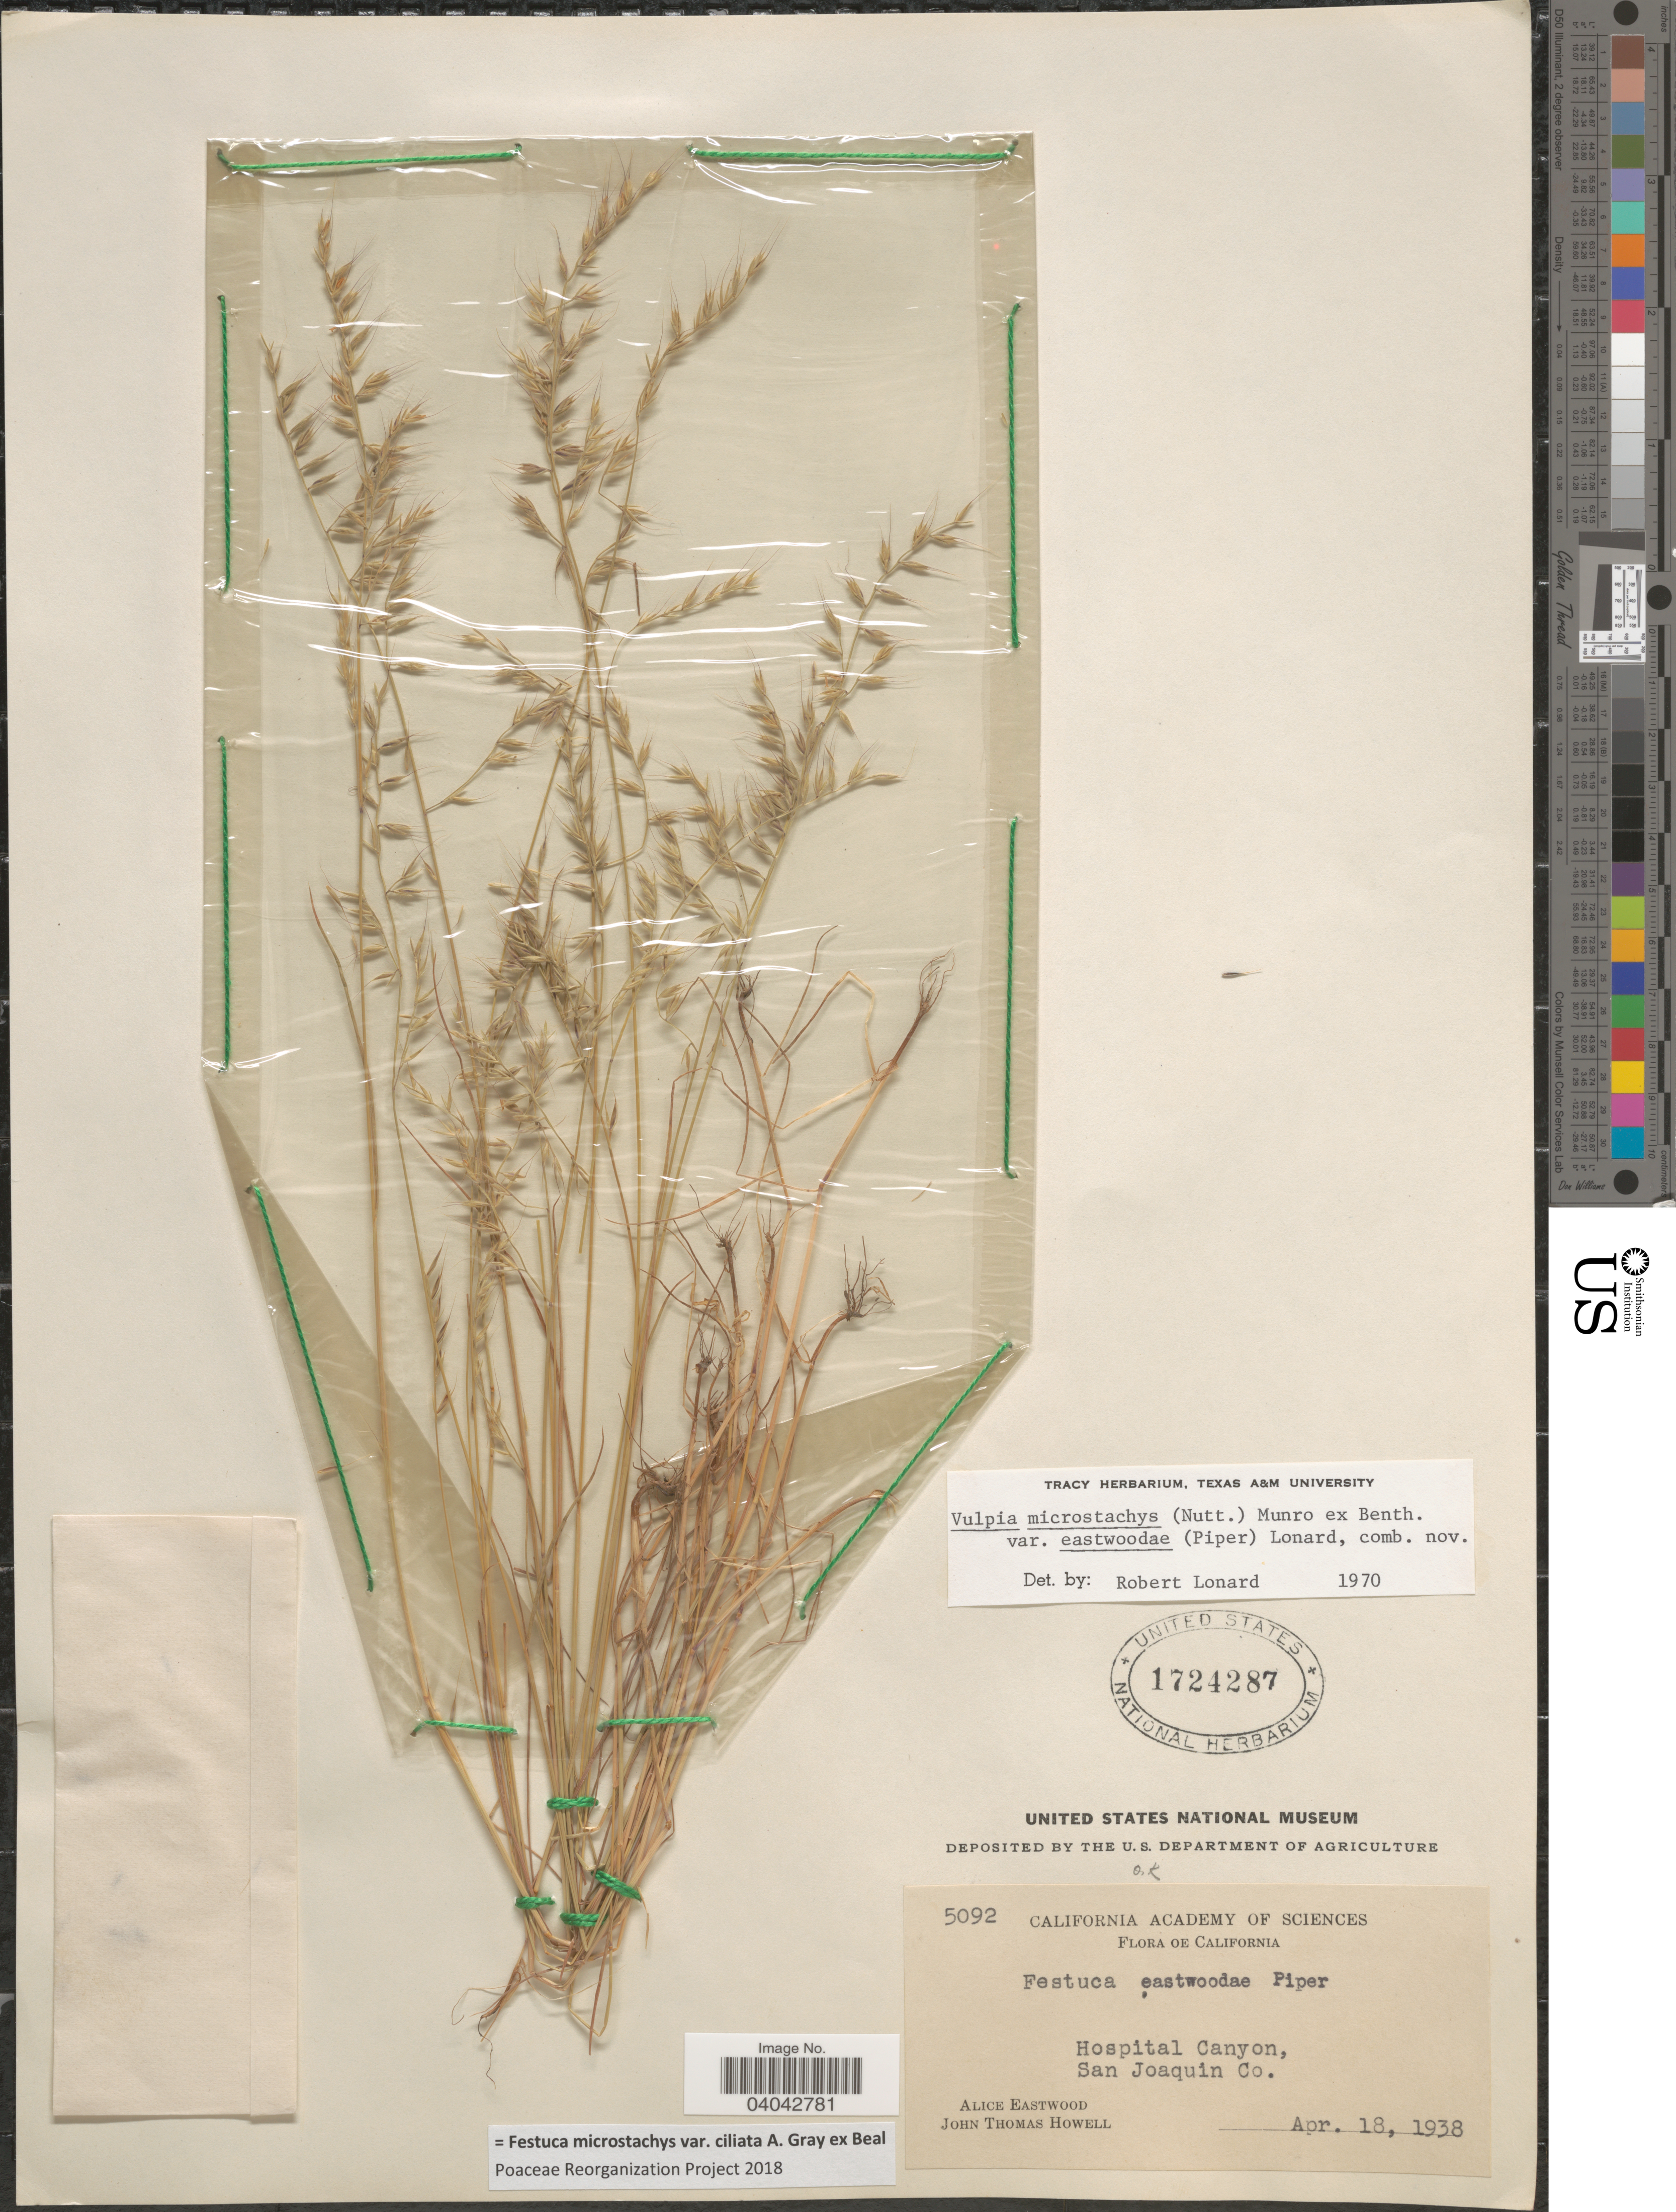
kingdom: Plantae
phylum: Tracheophyta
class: Liliopsida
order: Poales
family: Poaceae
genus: Festuca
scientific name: Festuca microstachys var. ciliata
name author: A. Gray ex W.J. Beal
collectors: A. Eastwood & J. T. Howell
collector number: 5092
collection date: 1938-04-18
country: United States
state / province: California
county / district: San Joaquin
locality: Hospital Canyon, San Joaquin Co.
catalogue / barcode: US 1724287